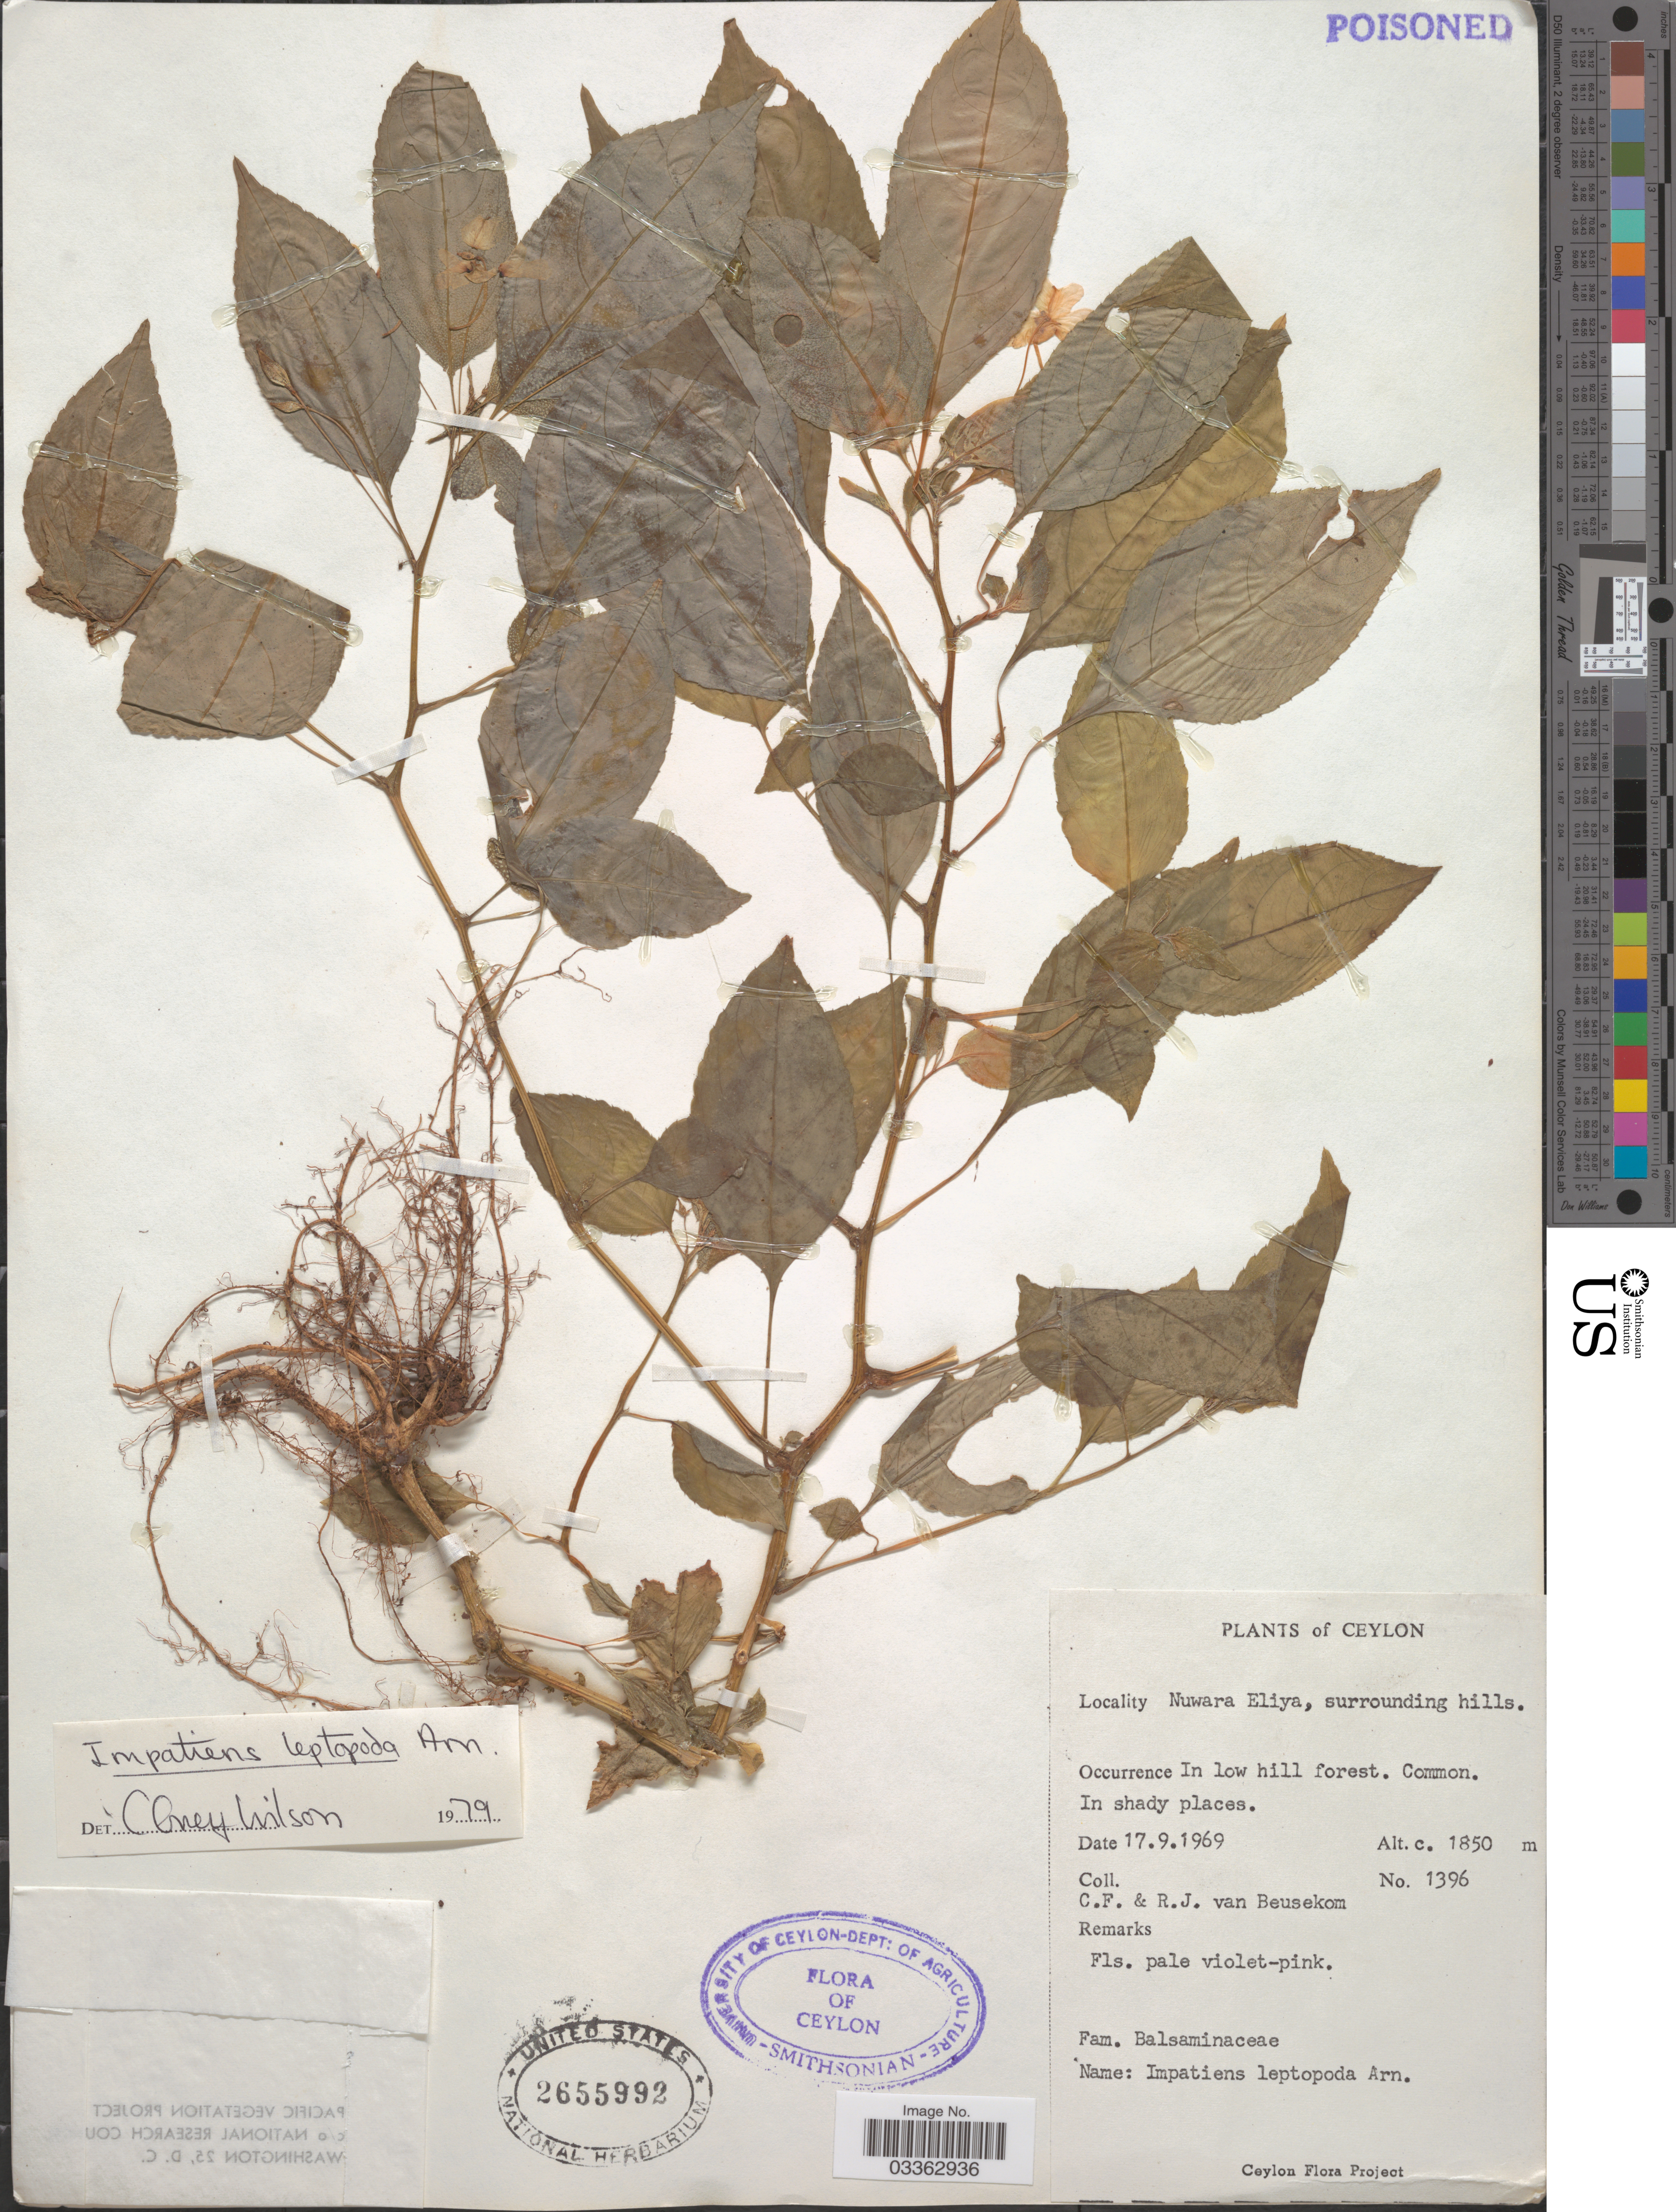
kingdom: Plantae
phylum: Tracheophyta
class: Magnoliopsida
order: Ericales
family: Balsaminaceae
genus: Impatiens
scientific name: Impatiens leptopoda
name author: Arn.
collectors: C. F. Beusekom & R. Beusekom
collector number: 1396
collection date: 1969-09-17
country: Sri Lanka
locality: Ceylon. Nuwara Eliya, surrounding hills.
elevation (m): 1850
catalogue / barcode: US 2655992